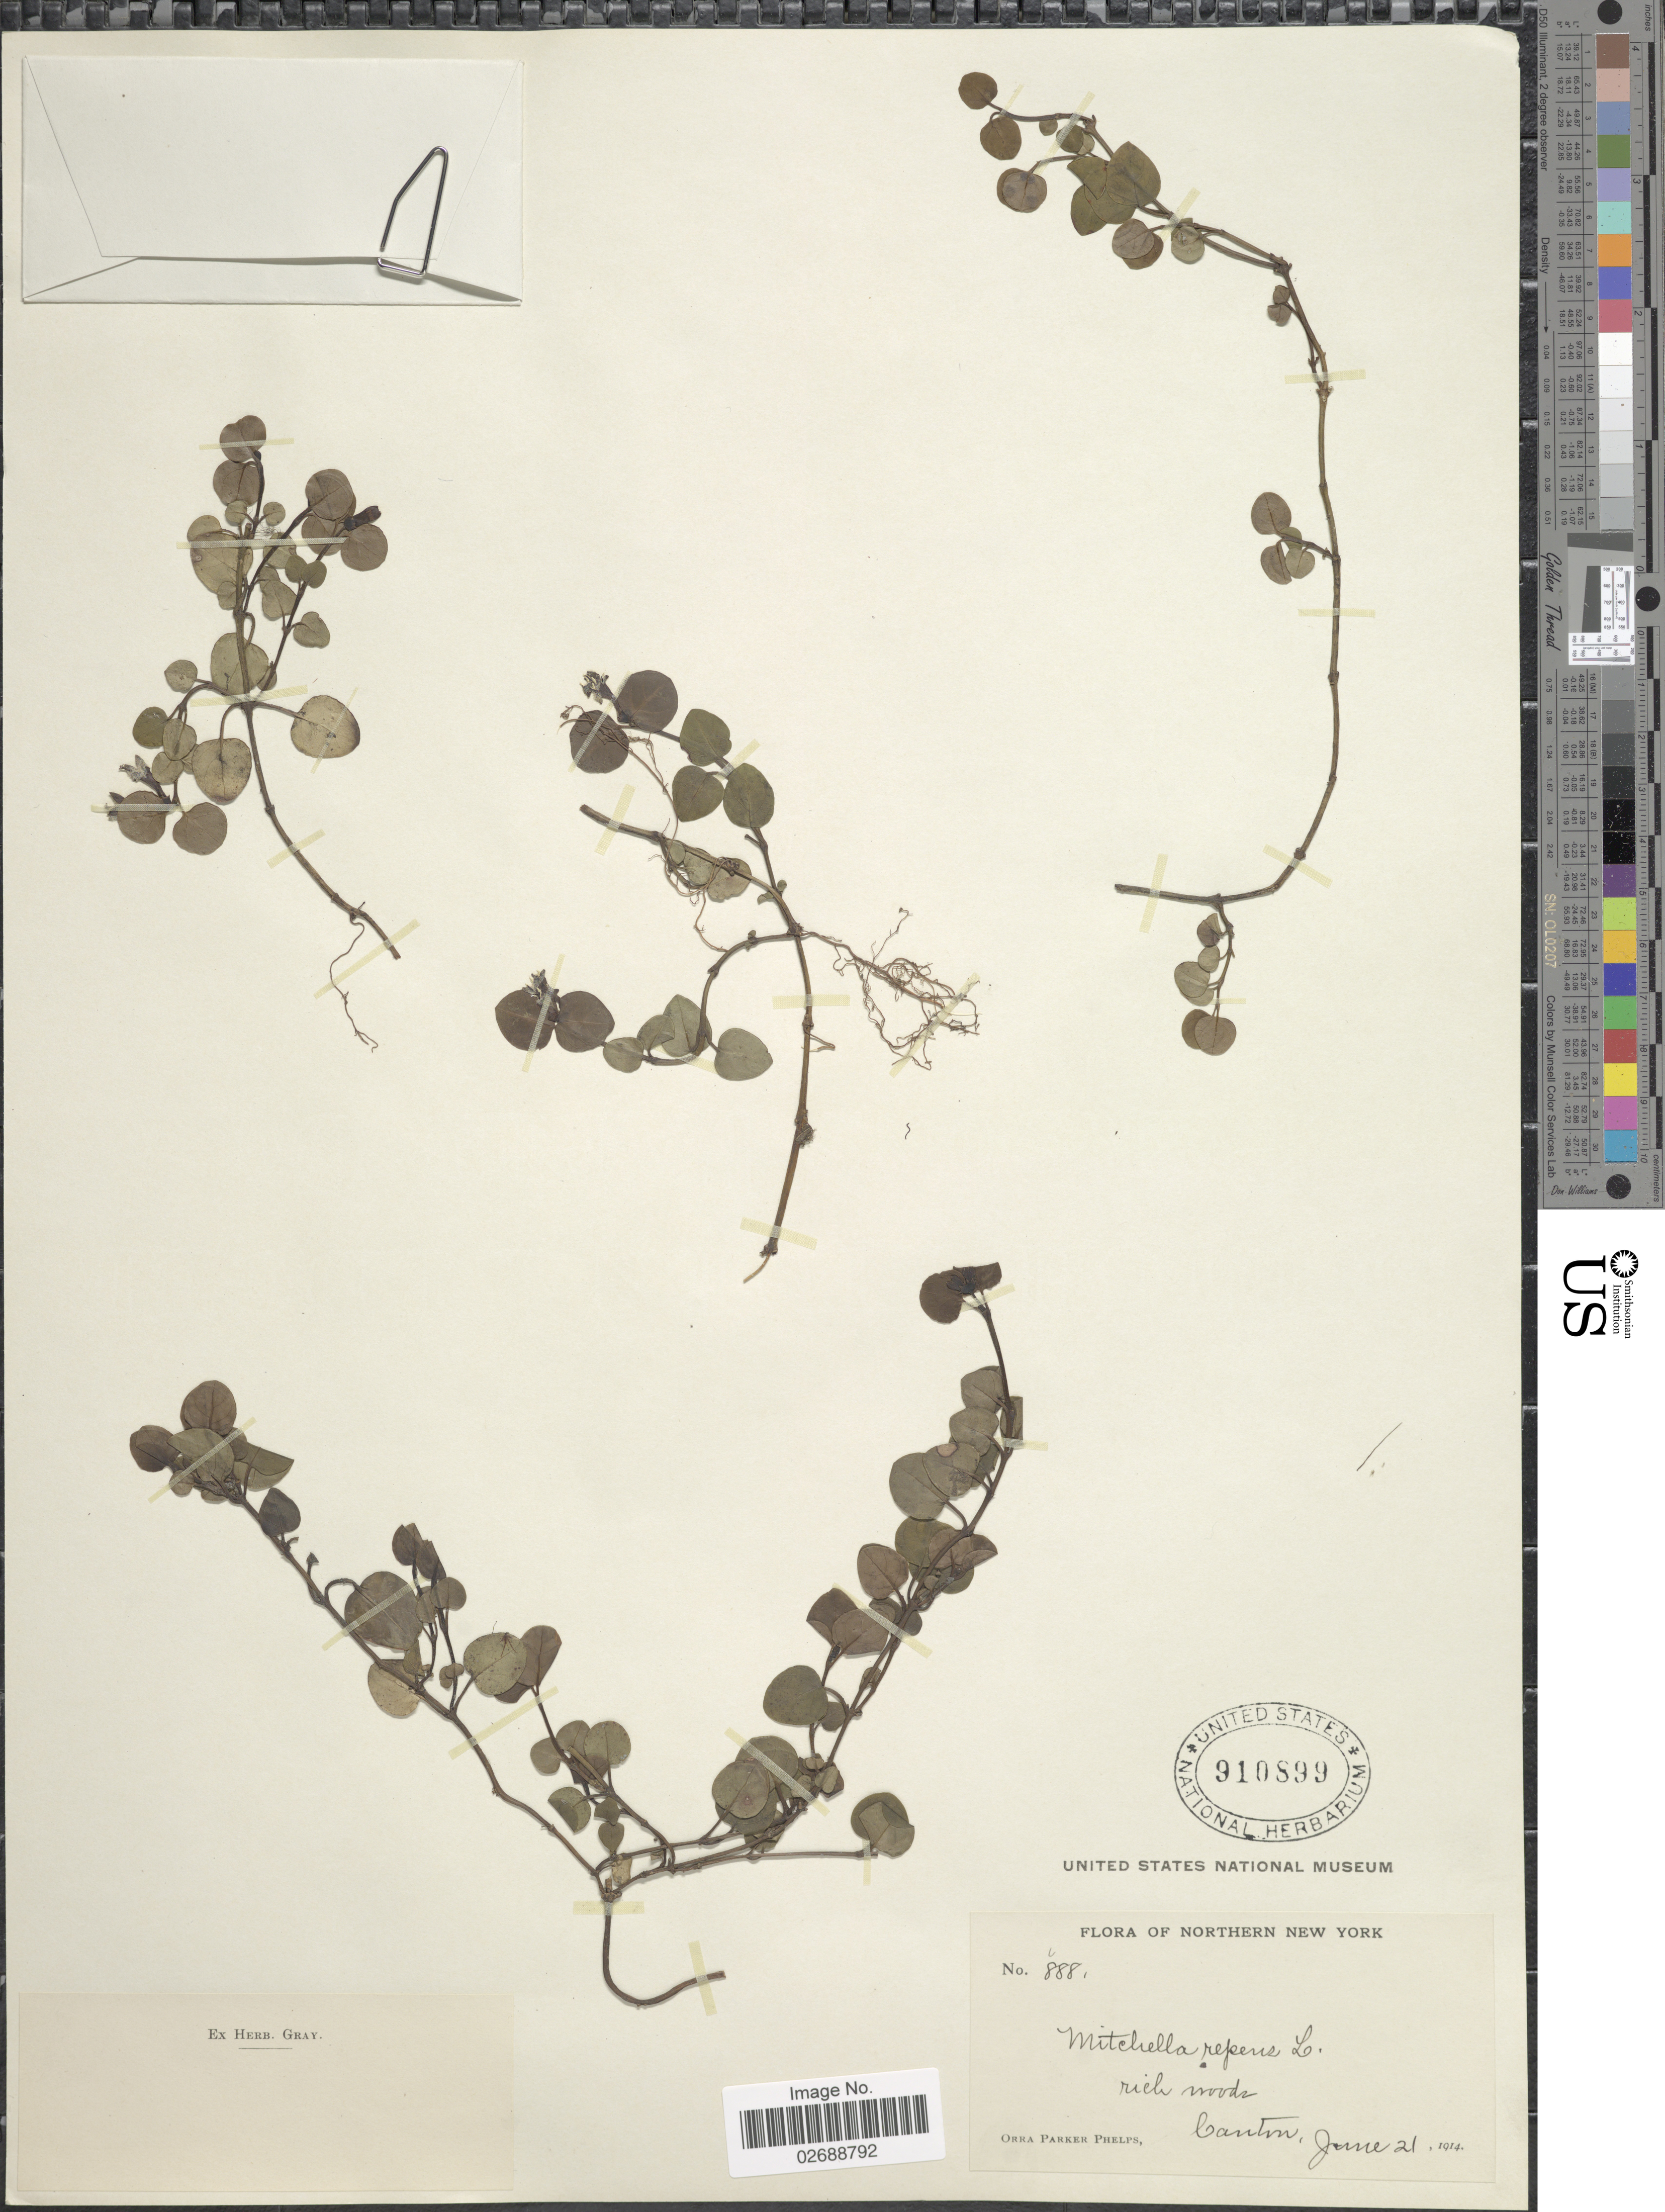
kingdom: Plantae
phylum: Tracheophyta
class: Magnoliopsida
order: Gentianales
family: Rubiaceae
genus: Mitchella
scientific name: Mitchella repens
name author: L.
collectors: O. P. Phelps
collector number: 888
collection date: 1914-06-21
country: United States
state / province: New York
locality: Northern New York. Canton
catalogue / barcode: US 910899